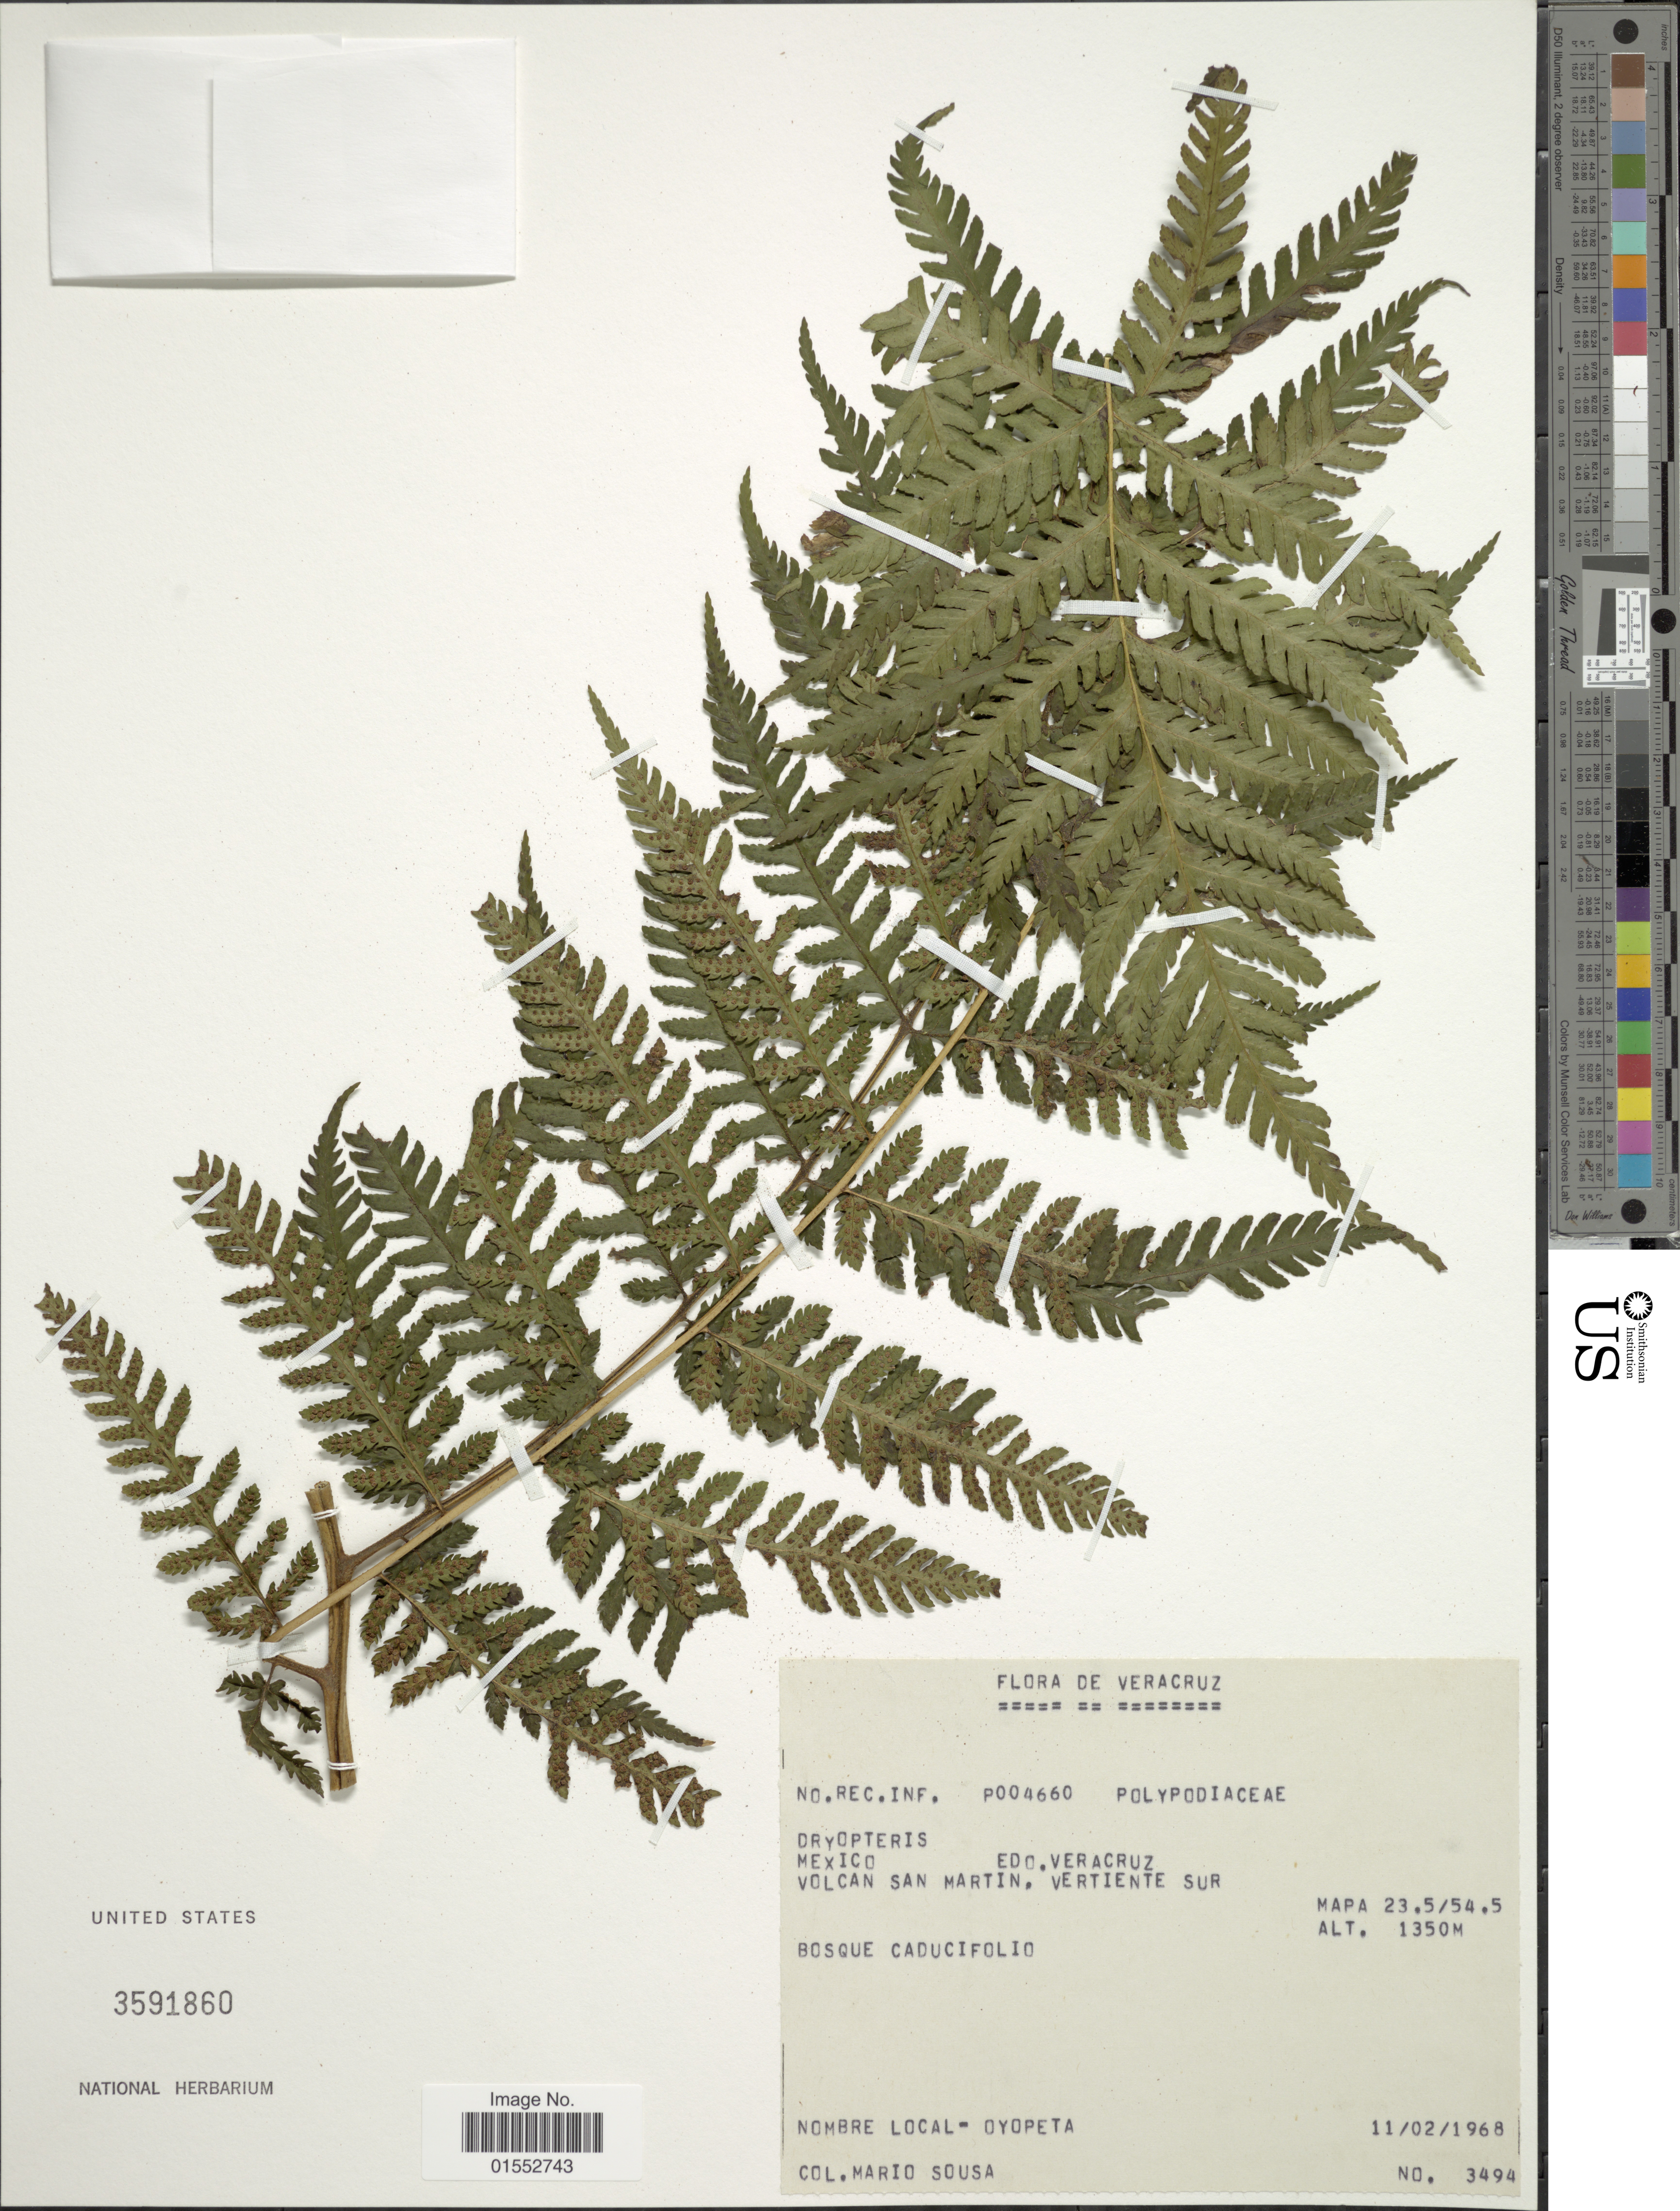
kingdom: Plantae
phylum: Tracheophyta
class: Polypodiopsida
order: Polypodiales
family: Dryopteridaceae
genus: Dryopteris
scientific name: Dryopteris sp.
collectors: M. Sousa S.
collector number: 3494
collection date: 1968-02-11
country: Mexico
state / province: Veracruz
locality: Edo. Veracruz, Volcan San Martin, vertiente sur, Mapa 23.5/54.5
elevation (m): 1350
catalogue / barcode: US 3591860